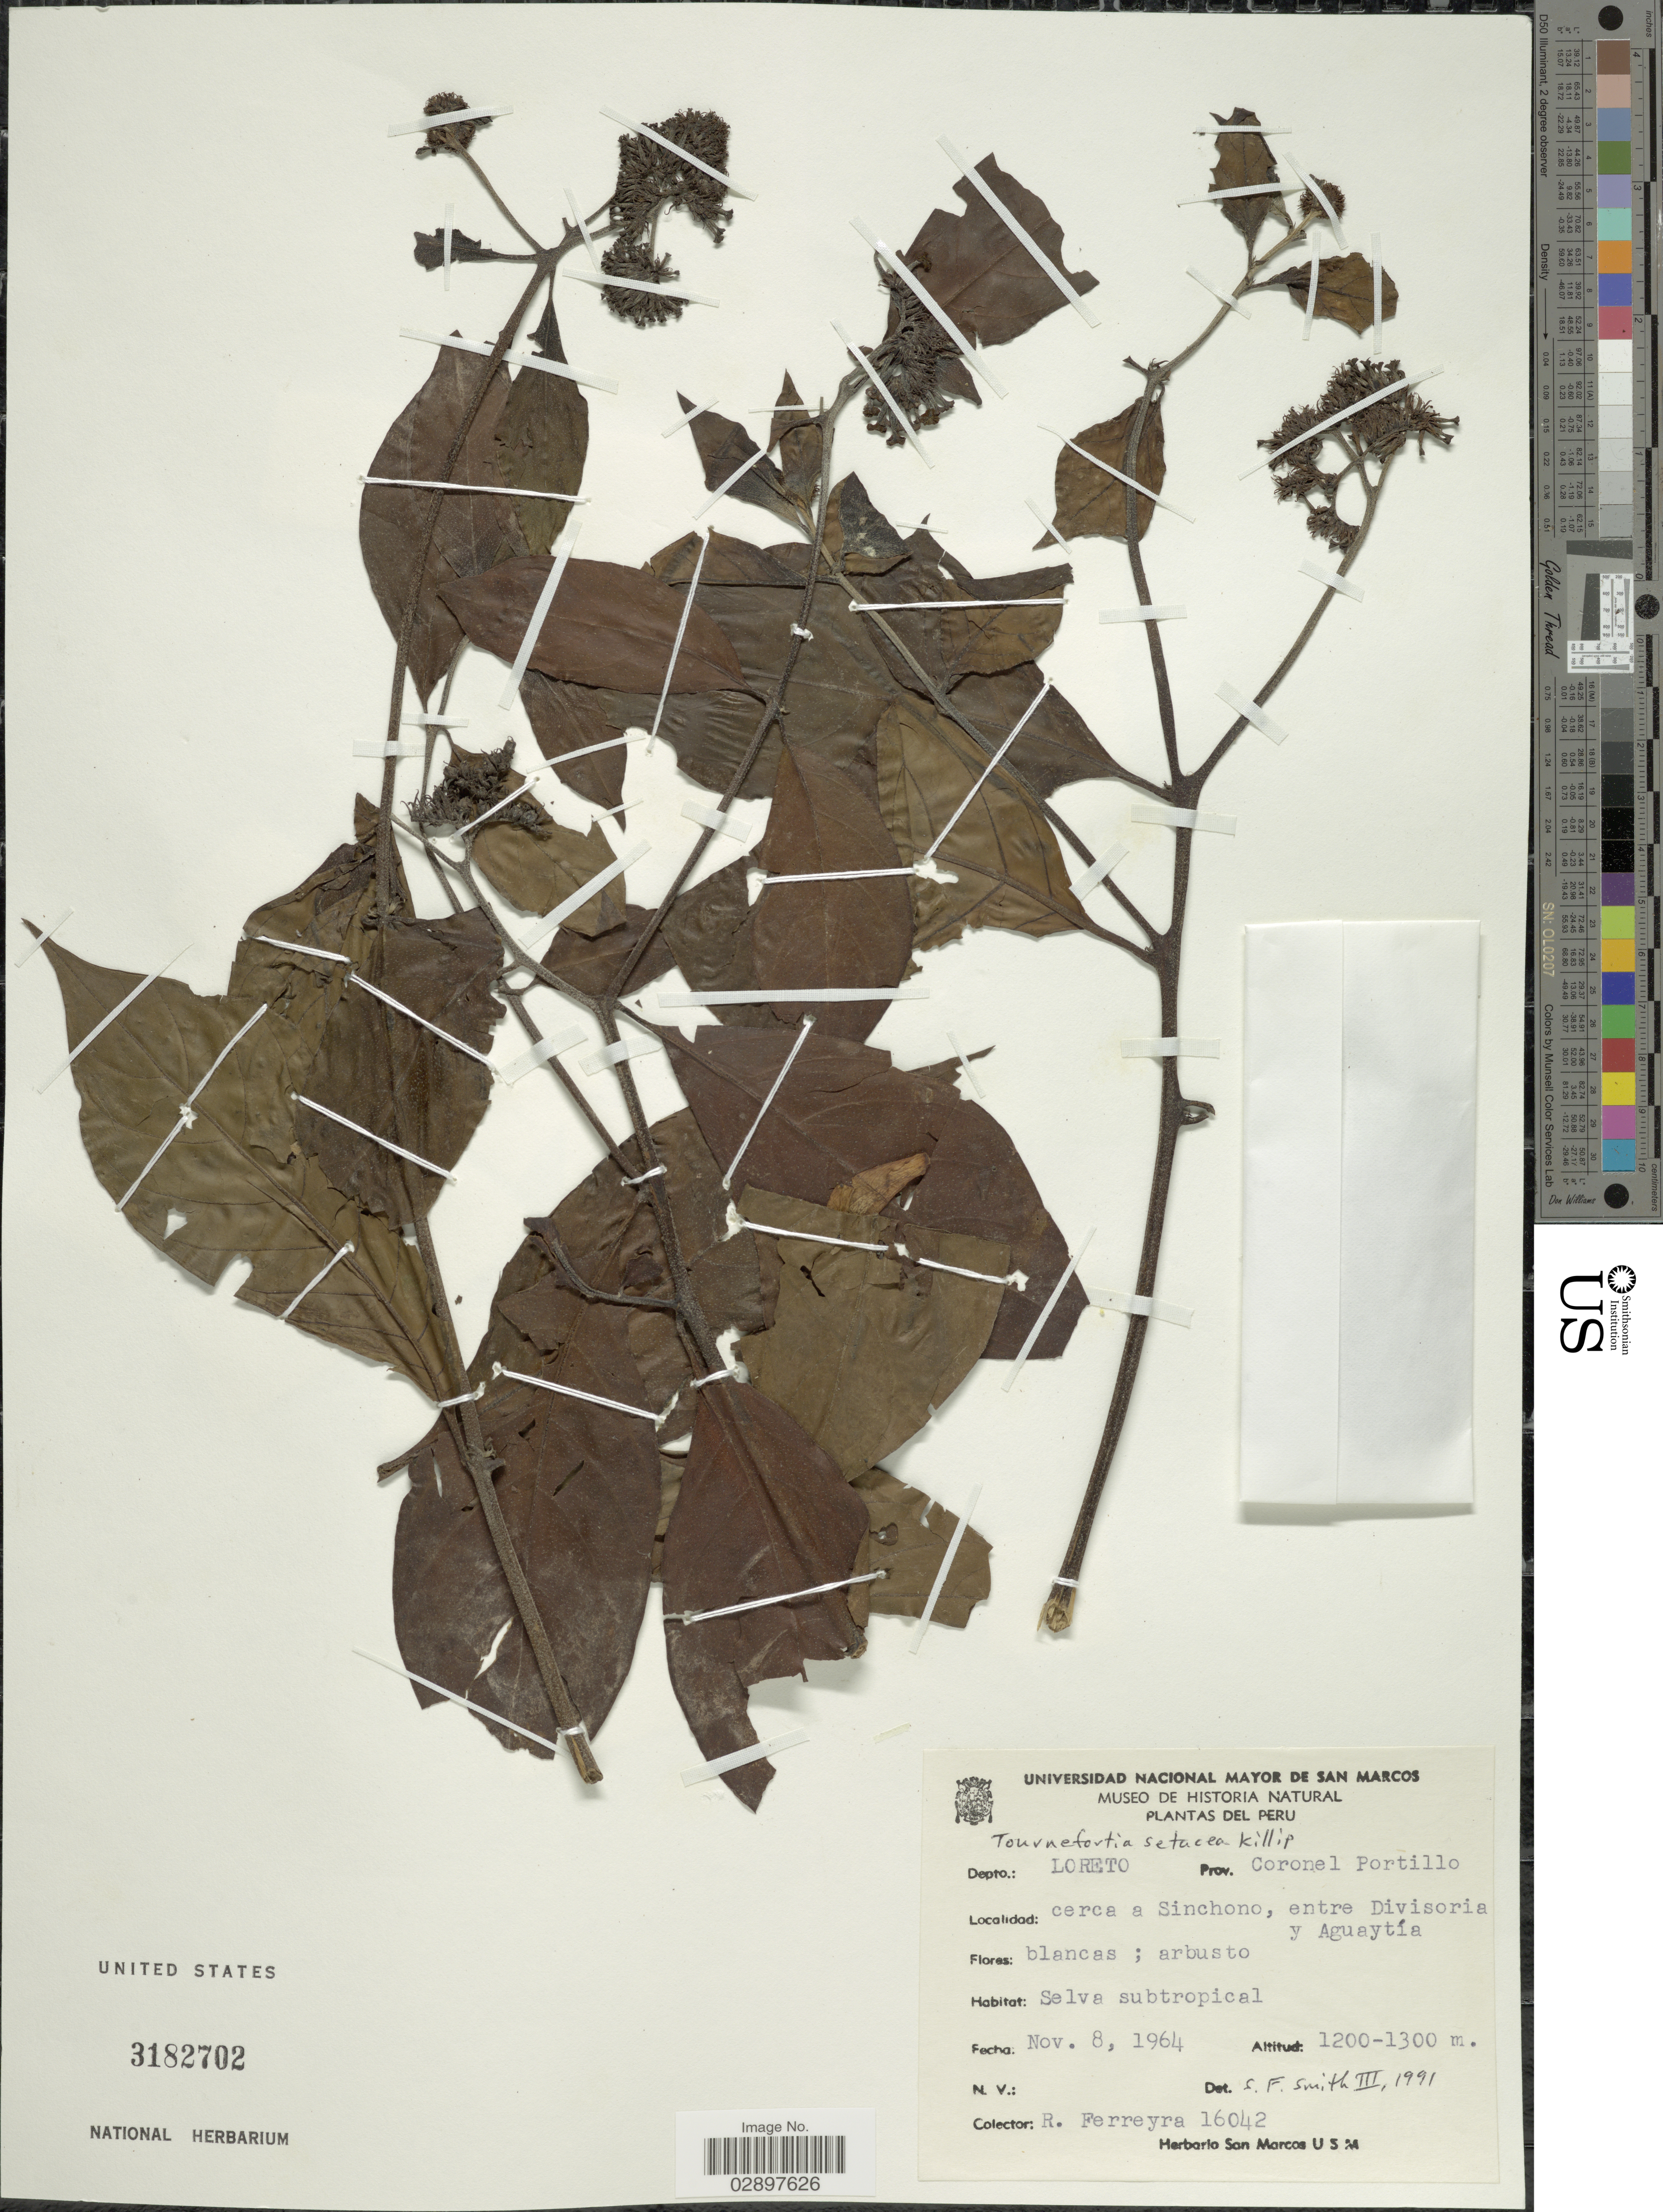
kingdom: Plantae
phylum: Tracheophyta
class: Magnoliopsida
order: Boraginales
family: Heliotropiaceae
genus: Tournefortia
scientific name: Tournefortia setacea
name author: Killip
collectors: R. A. Ferreyra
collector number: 16042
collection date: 1964-11-08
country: Peru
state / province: Loreto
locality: Depto.: Loreto. Prov. Coronel Portillo. Cerca a Sinchono, entre Divisoria y Aguaytía.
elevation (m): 1200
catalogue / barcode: US 3182702